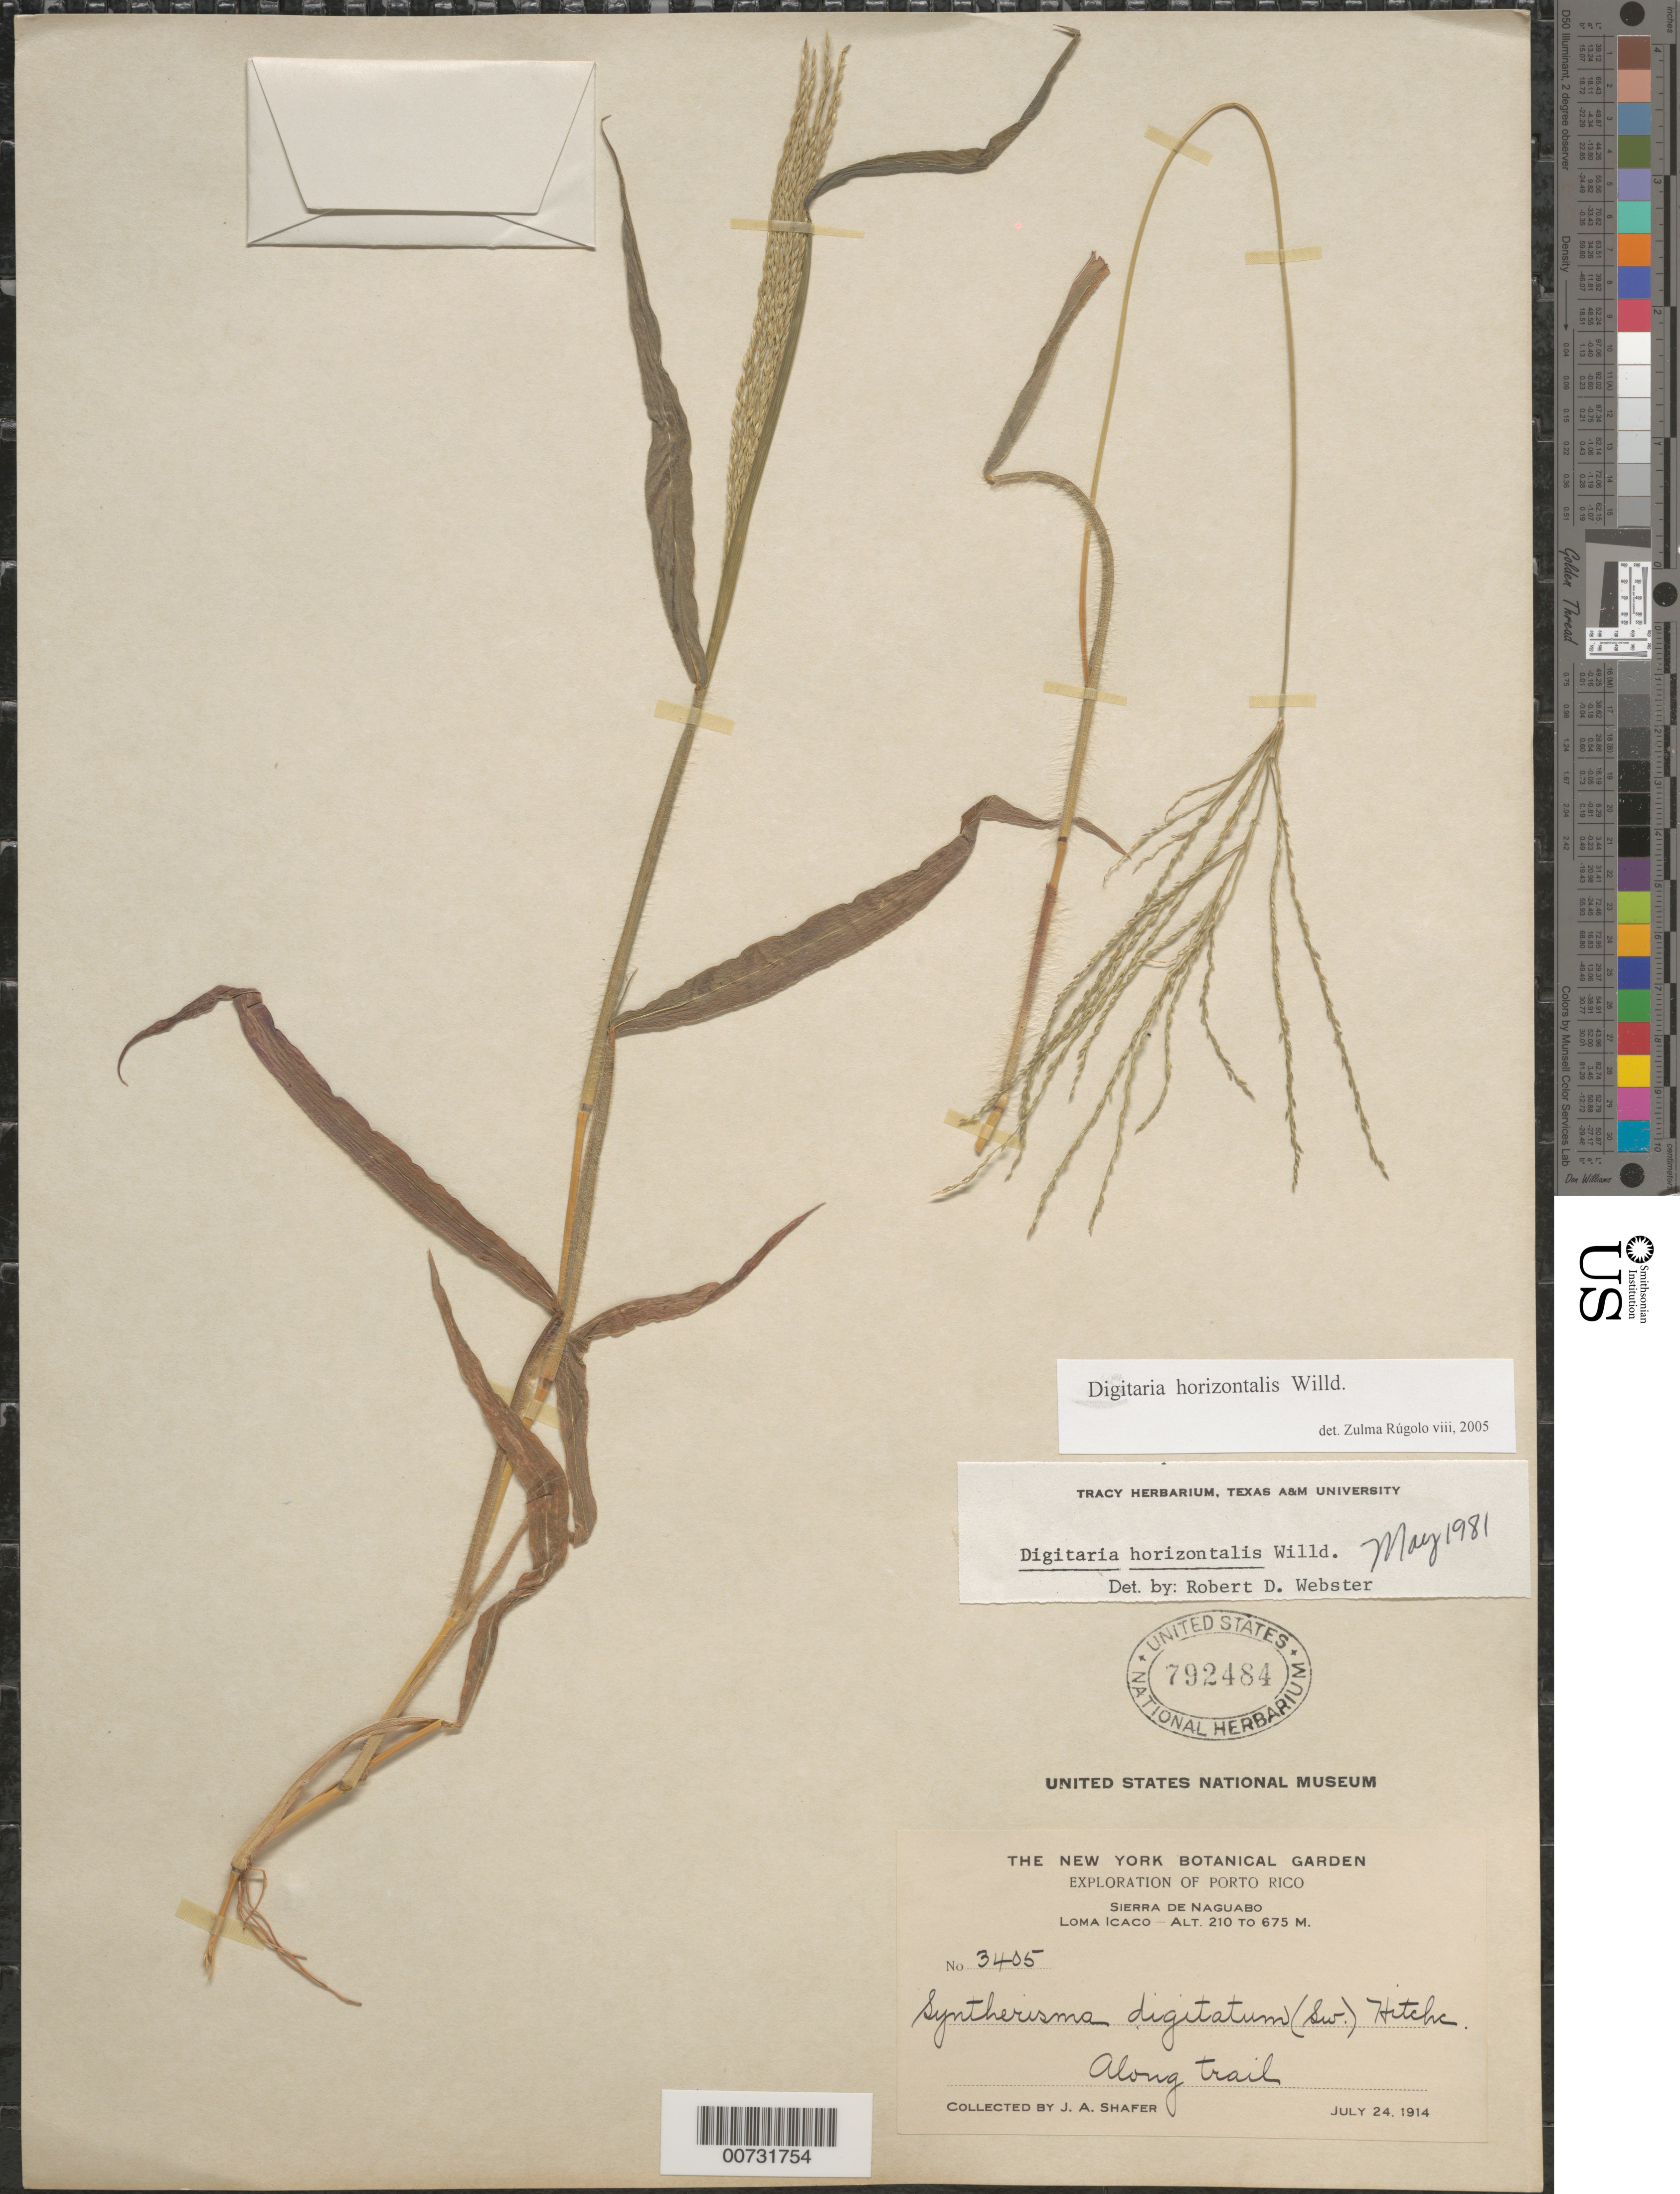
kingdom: Plantae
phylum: Tracheophyta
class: Liliopsida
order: Poales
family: Poaceae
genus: Digitaria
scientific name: Digitaria horizontalis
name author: Willd.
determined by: Webster, Robert D.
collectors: J. A. Shafer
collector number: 3405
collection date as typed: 24 Jul 1914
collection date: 1914-07-24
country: Puerto Rico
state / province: Naguabo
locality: Sierra de Naguabo, Loma Icaco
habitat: Along trail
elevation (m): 210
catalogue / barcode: US 792484